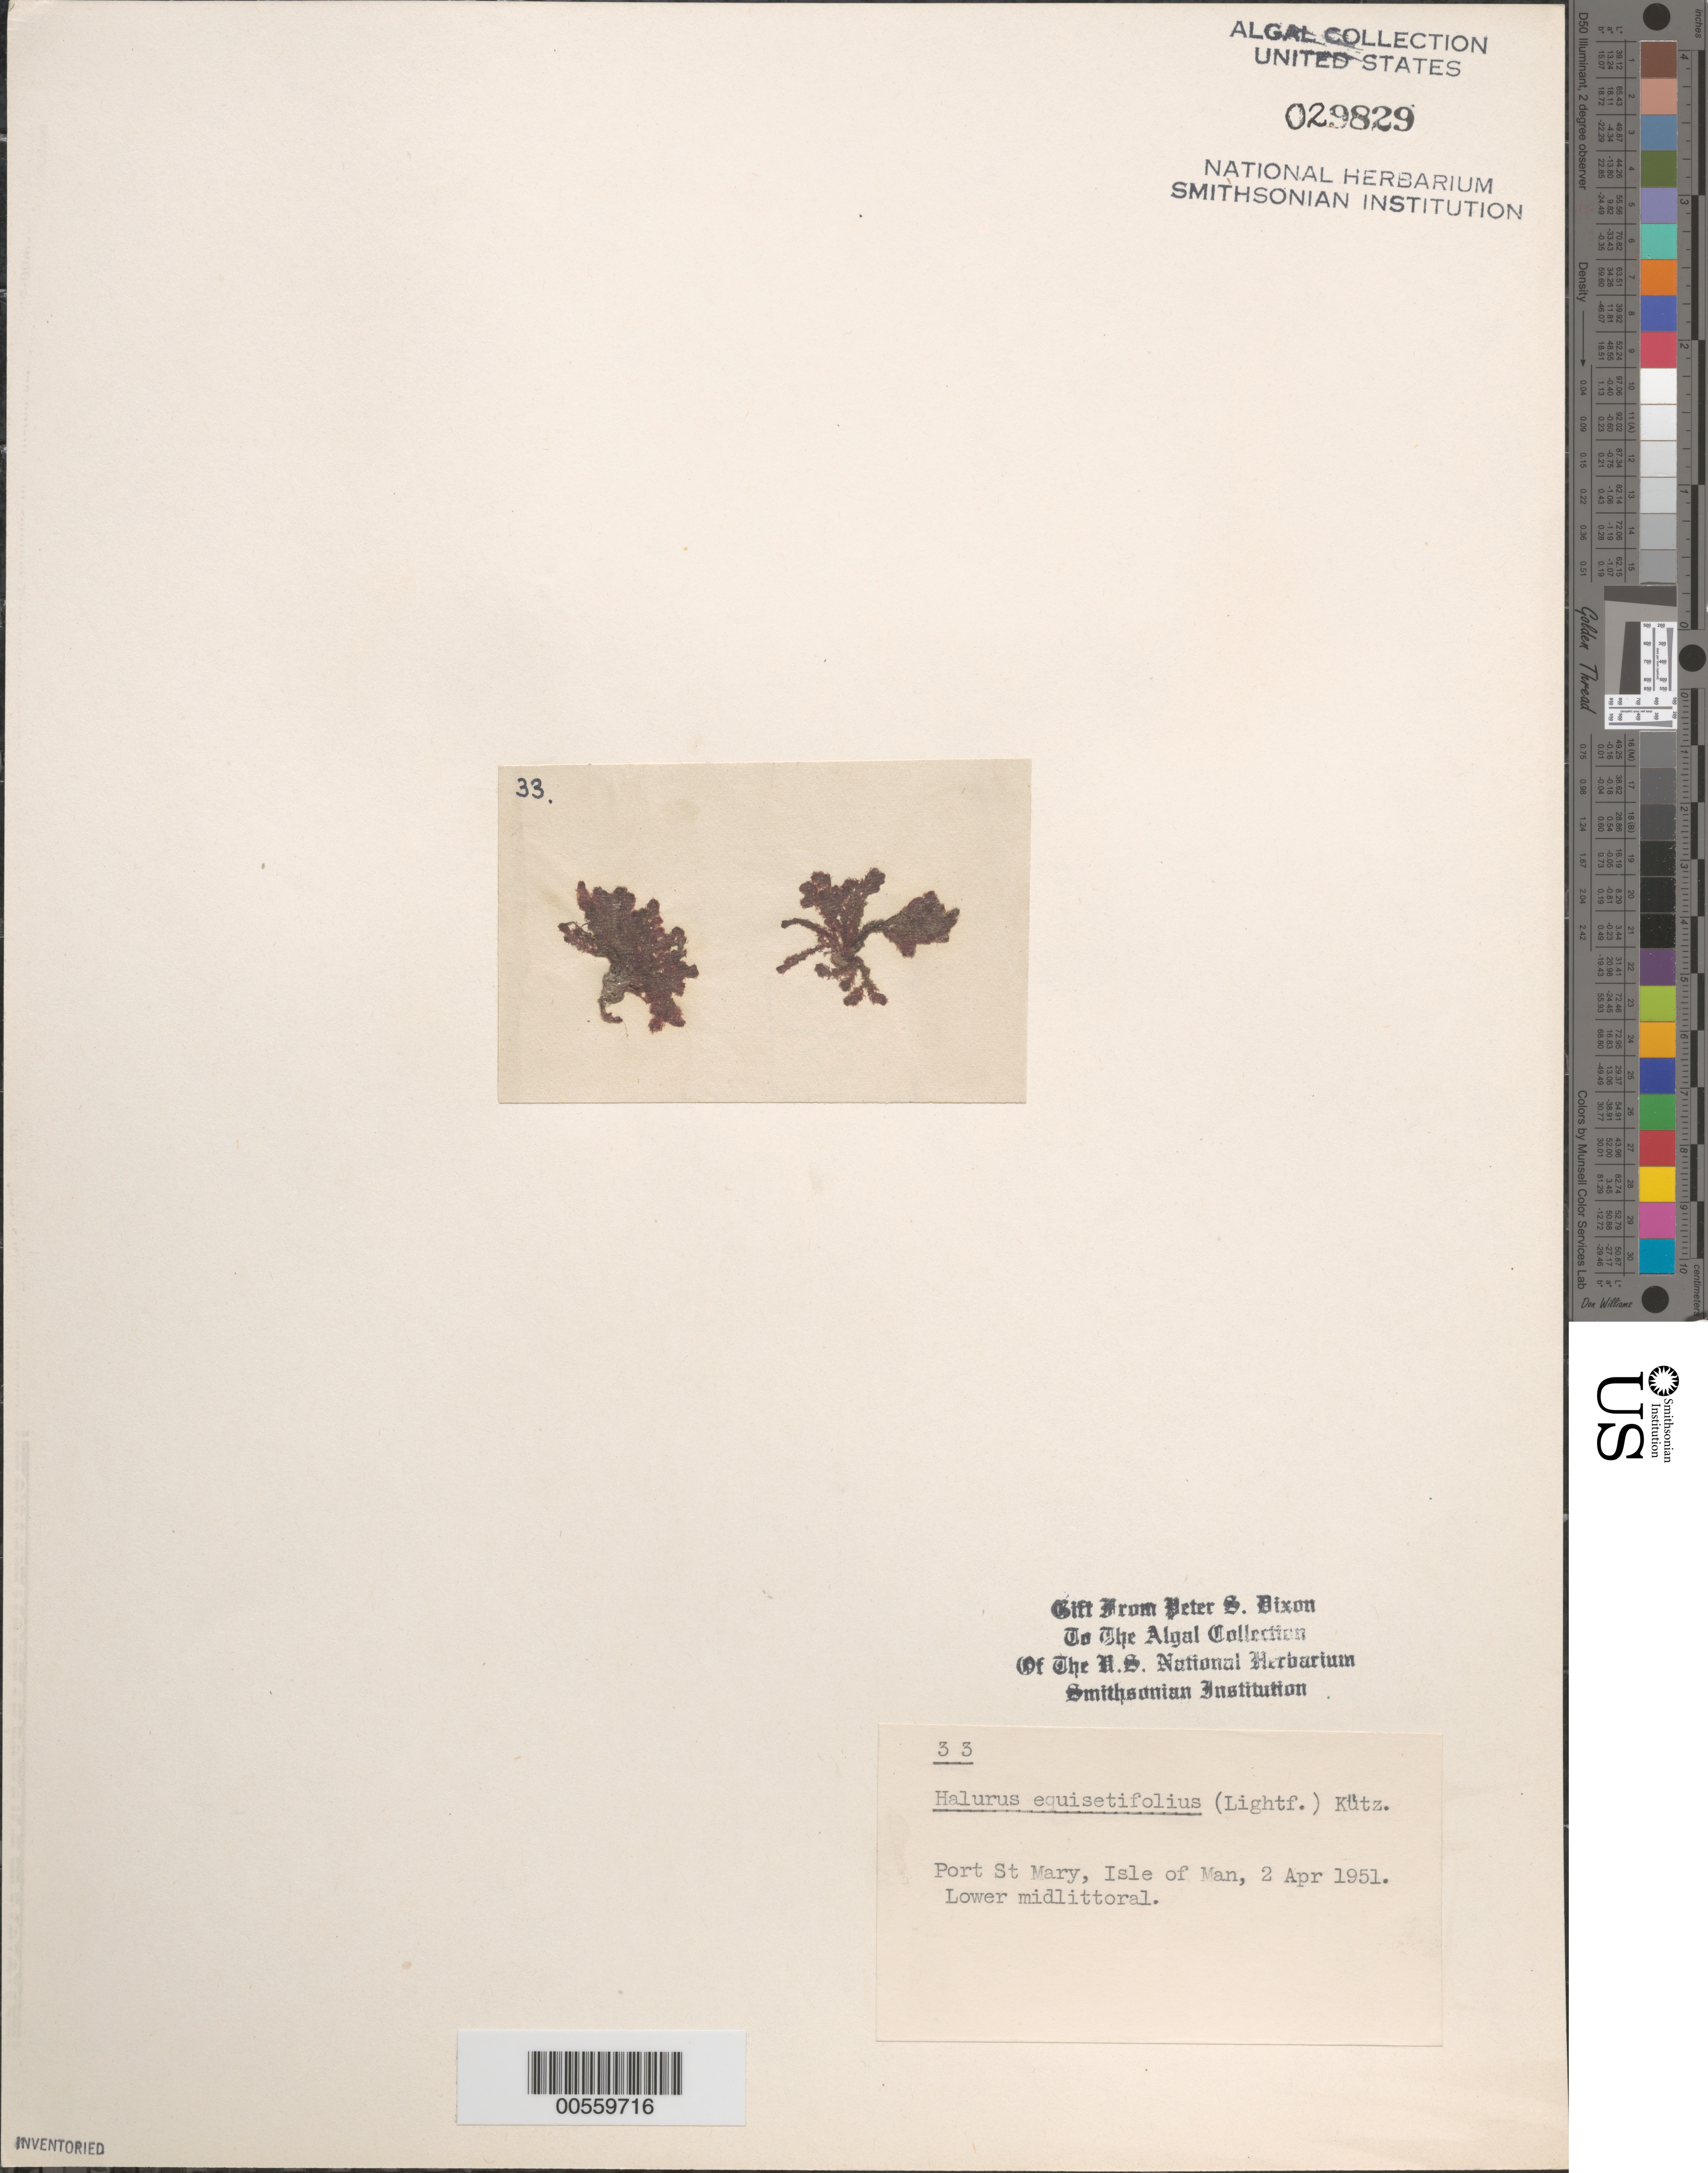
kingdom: Plantae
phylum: Rhodophyta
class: Florideophyceae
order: Ceramiales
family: Wrangeliaceae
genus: Halurus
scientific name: Halurus equisetifolius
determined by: Dixon, P. S.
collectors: P. S. Dixon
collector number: PSD 33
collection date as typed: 02 Apr 1951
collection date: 1951-04-02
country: United Kingdom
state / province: England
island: Isle of Man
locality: Port St. Mary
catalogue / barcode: US 29829